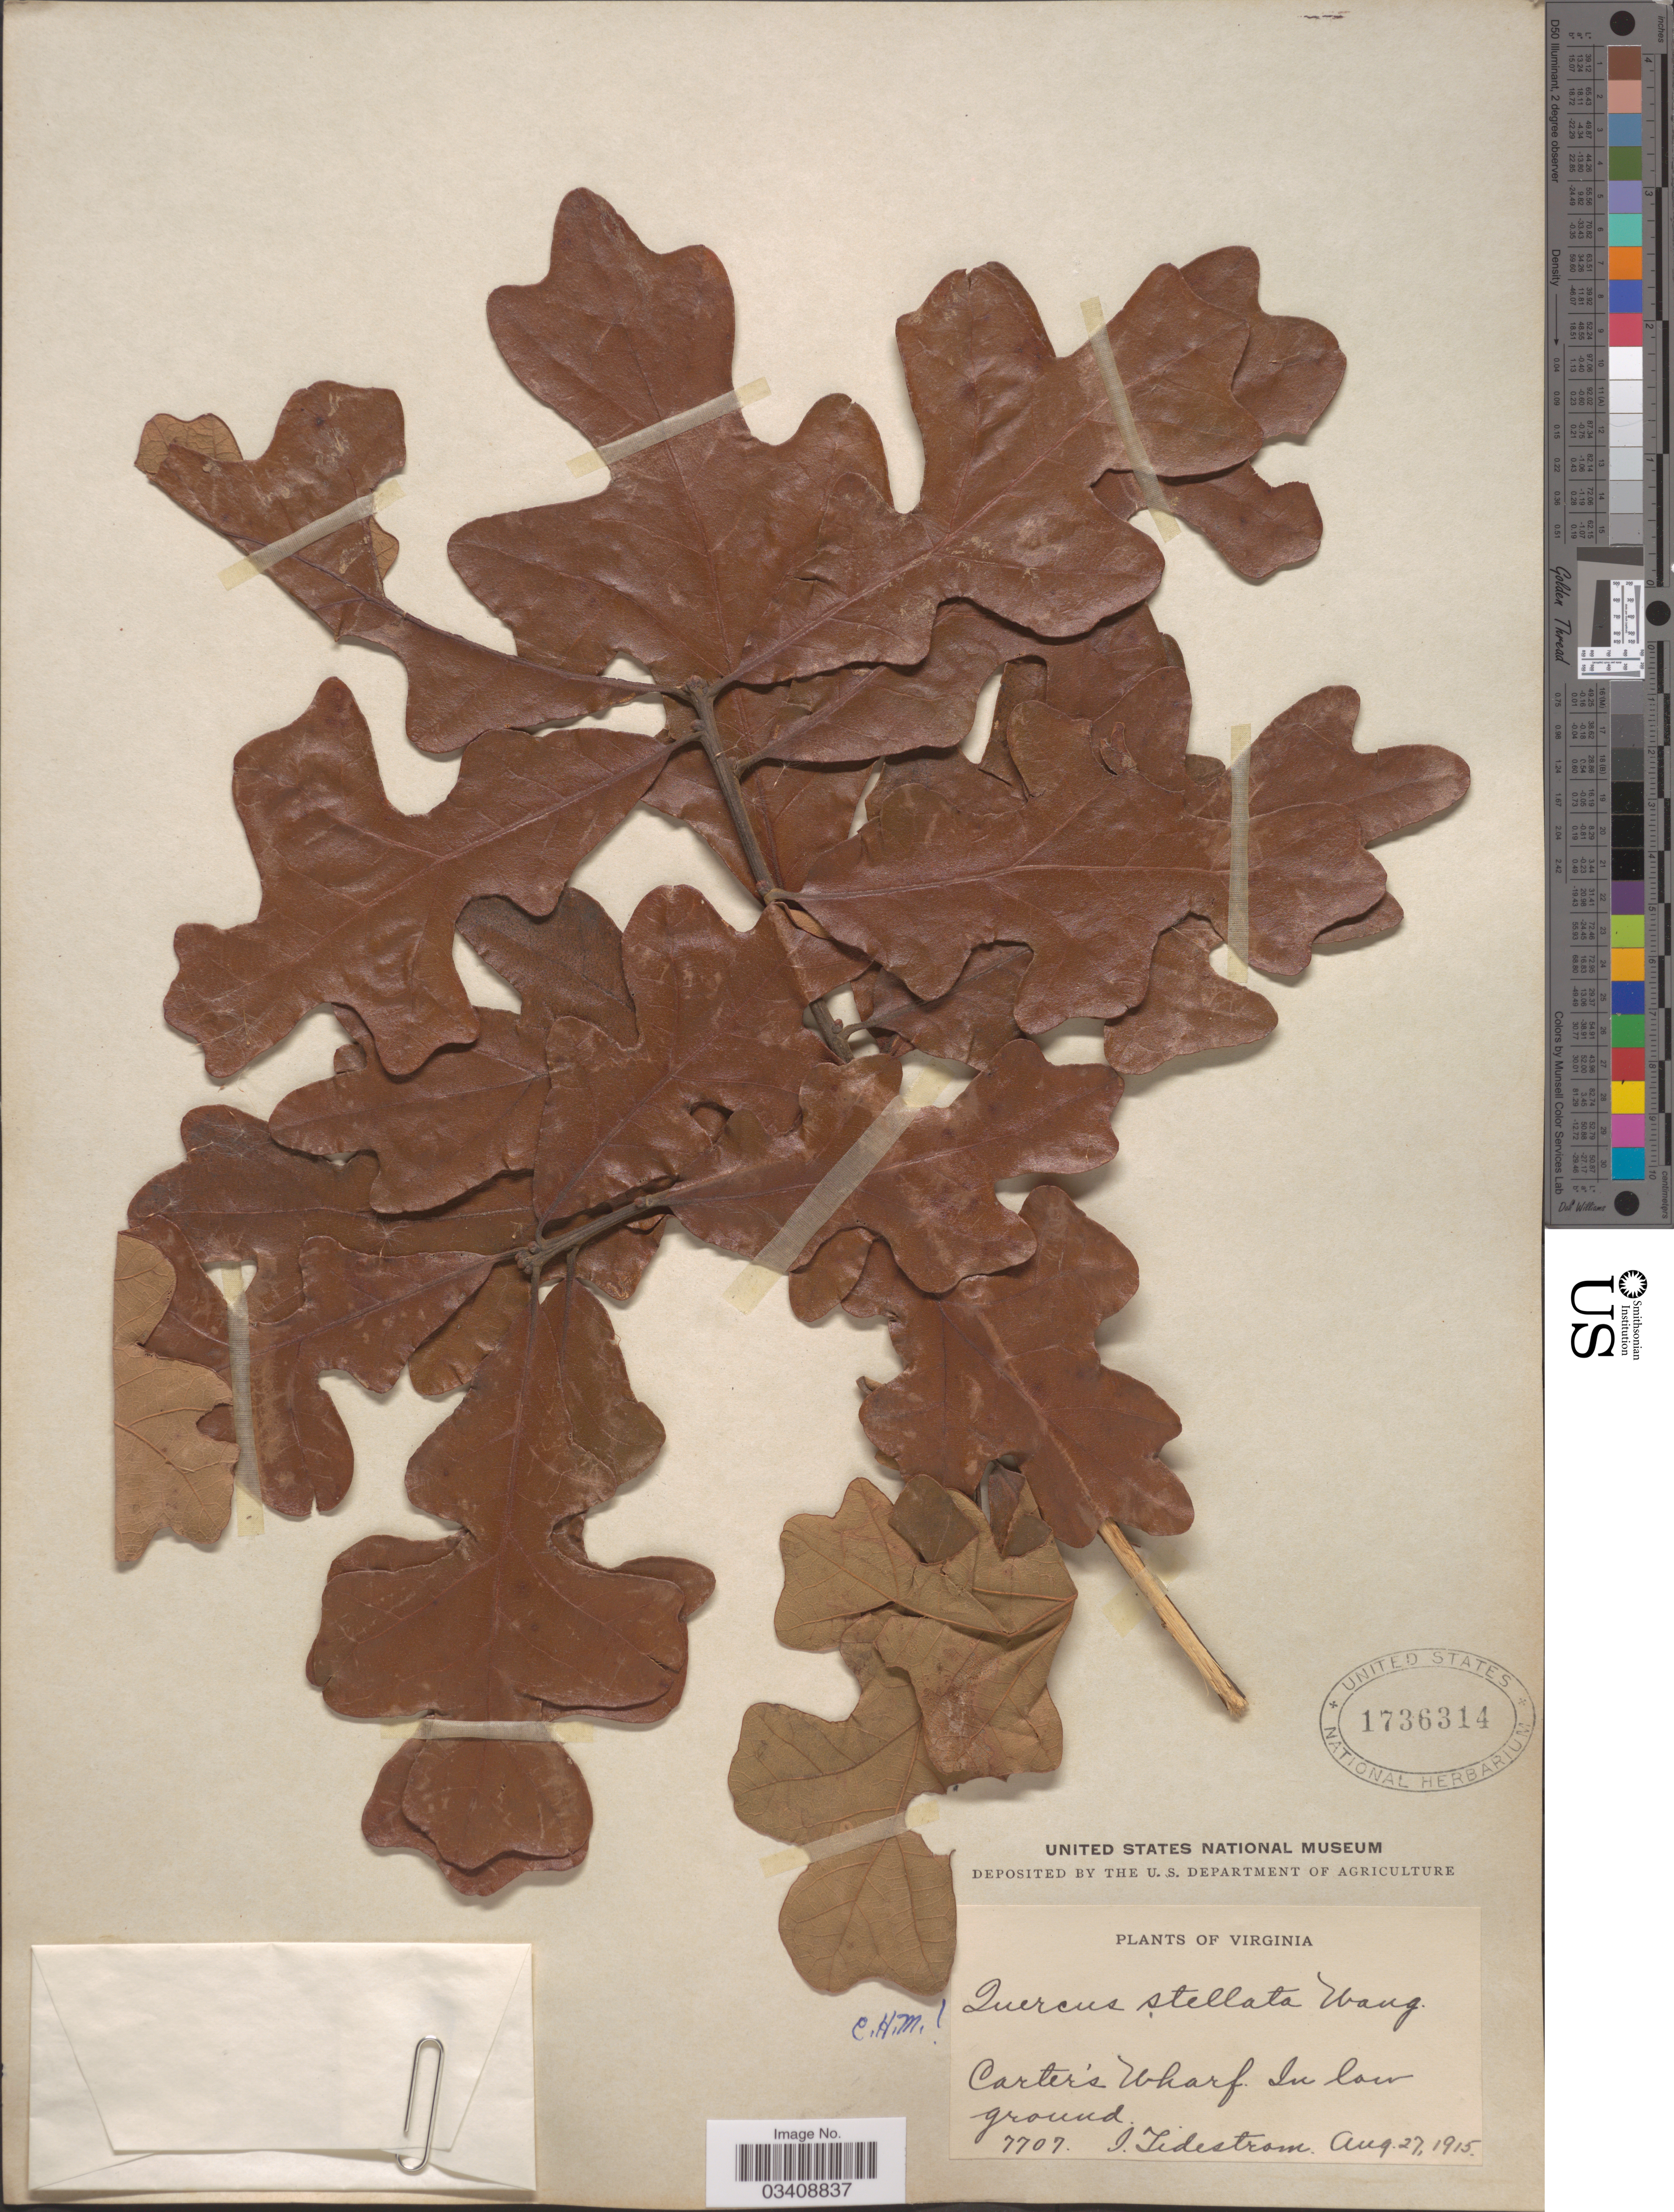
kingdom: Plantae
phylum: Tracheophyta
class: Magnoliopsida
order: Fagales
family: Fagaceae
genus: Quercus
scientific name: Quercus stellata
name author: Wangenh.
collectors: I. F. Tidestrom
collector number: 7707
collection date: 1915-08-27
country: United States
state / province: Virginia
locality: Carter's Wharf.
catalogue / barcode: US 1736314